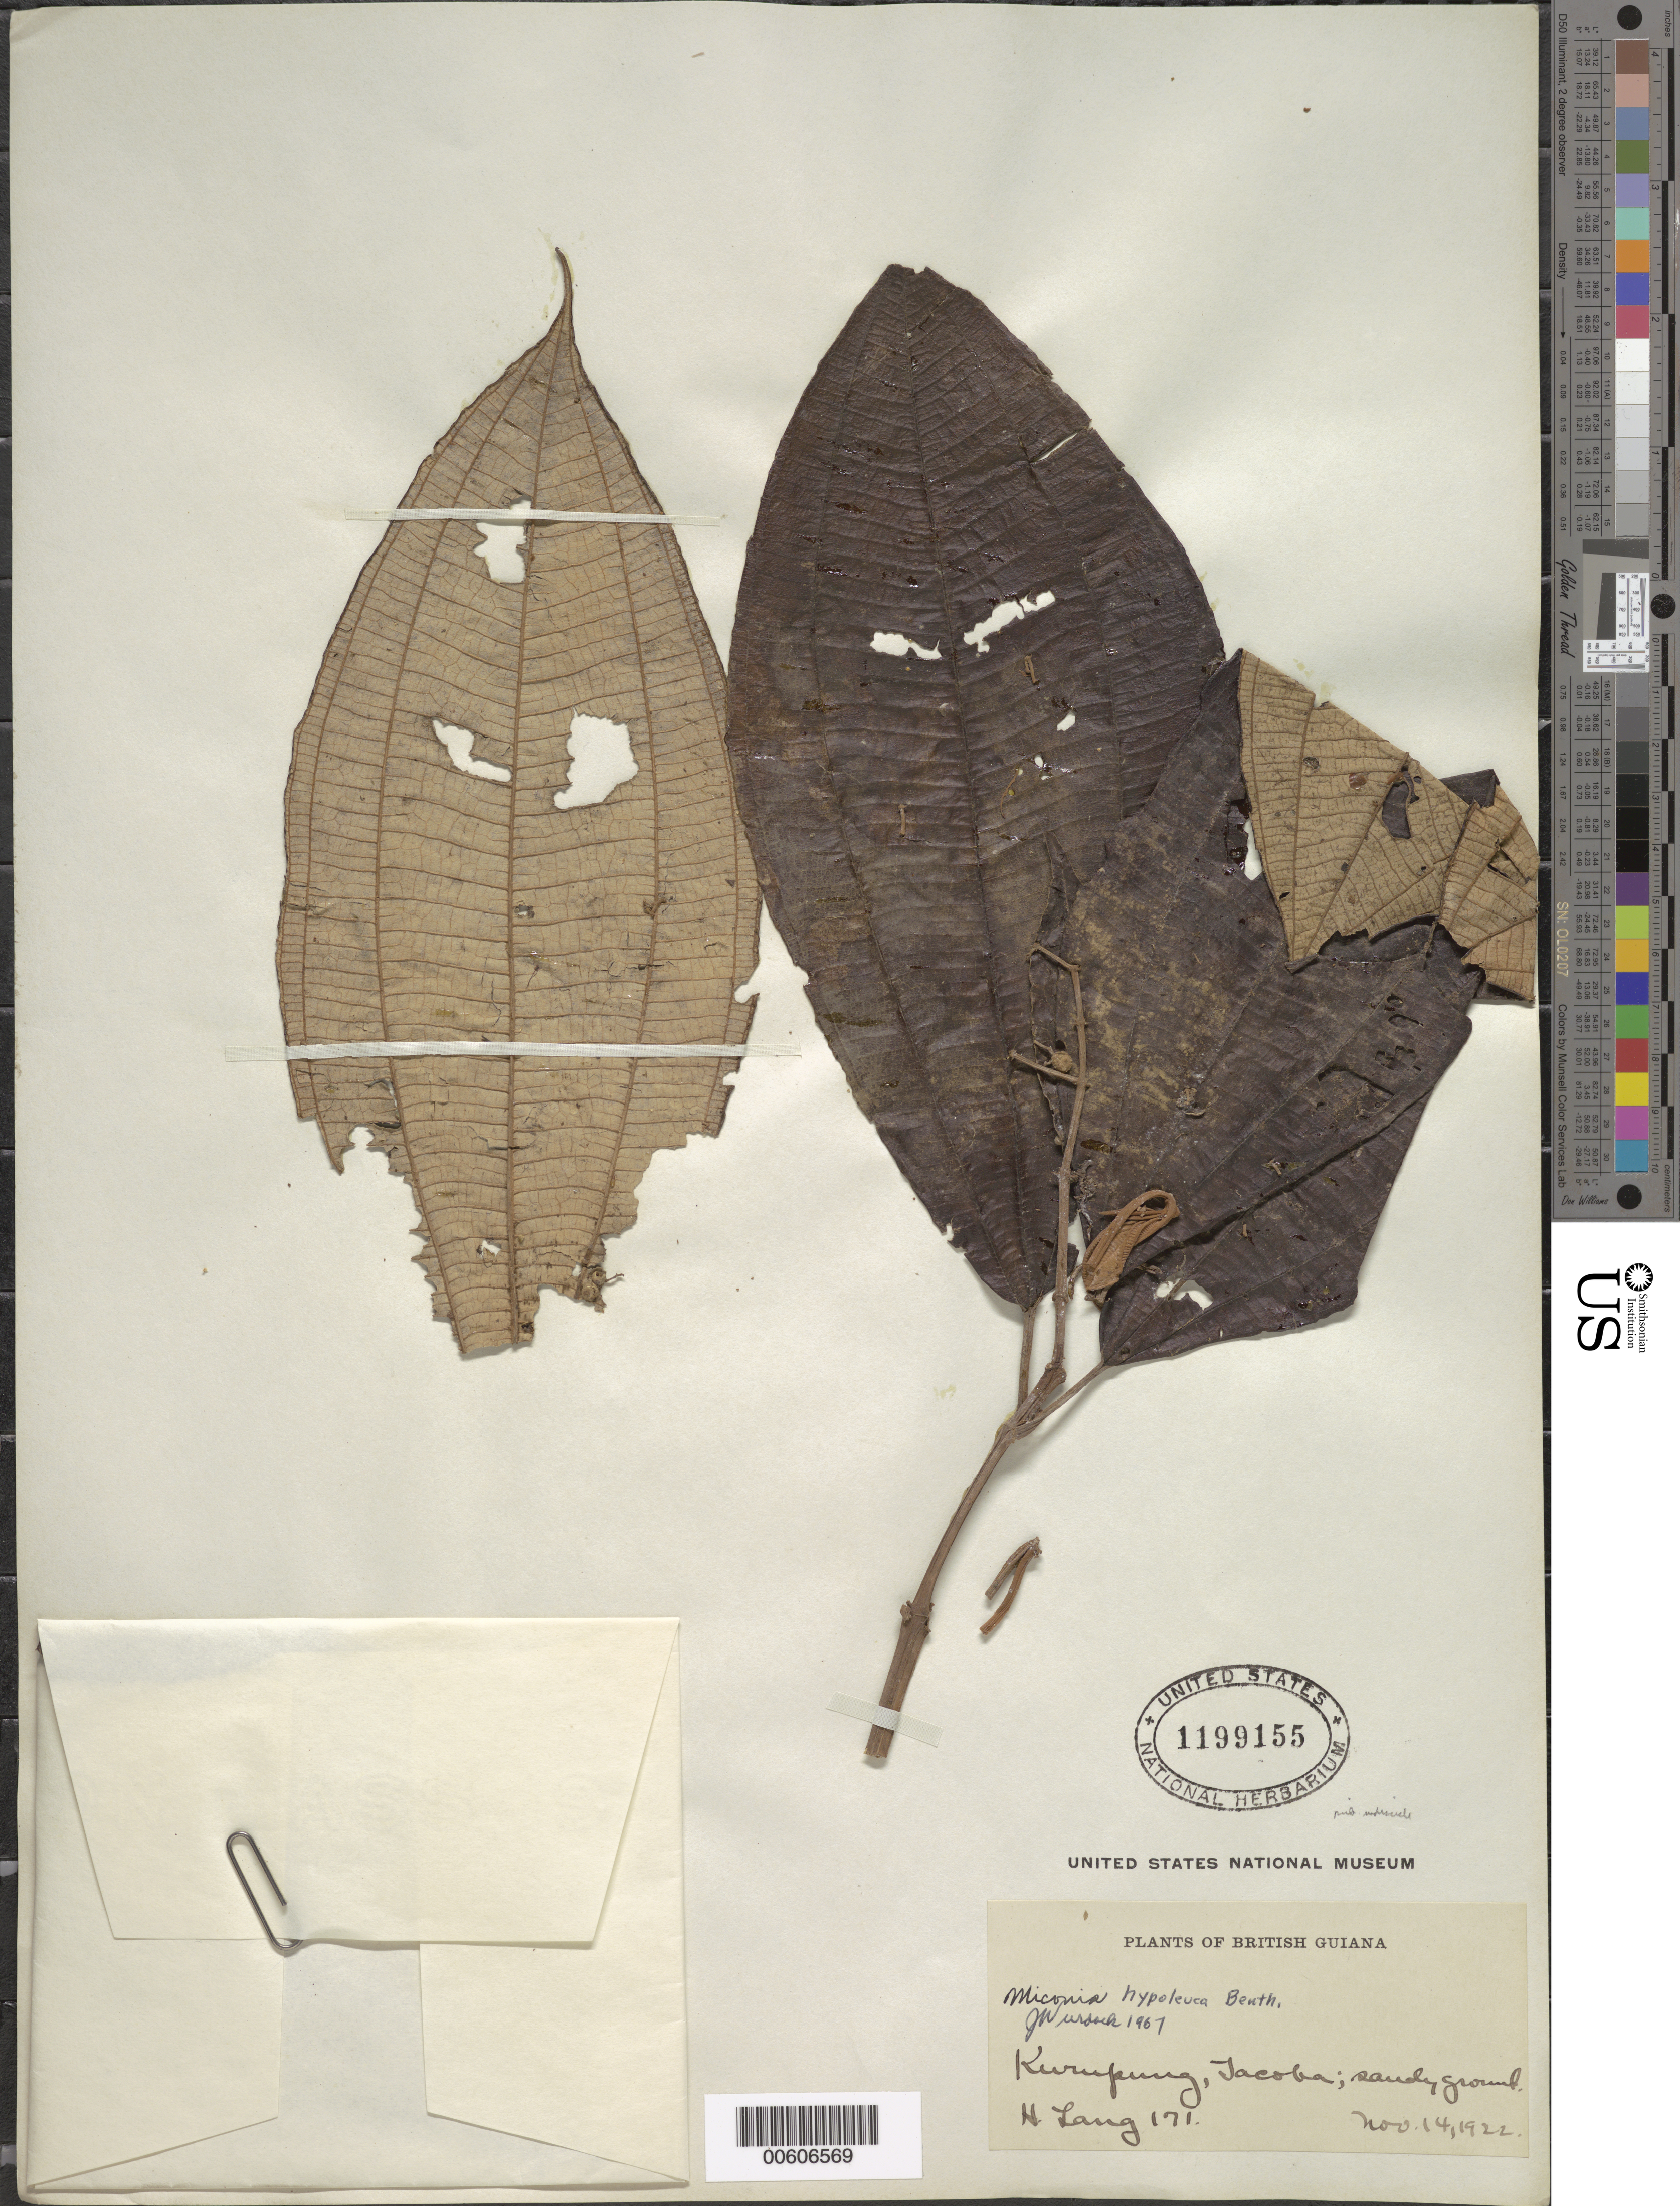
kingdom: Plantae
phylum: Tracheophyta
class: Magnoliopsida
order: Myrtales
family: Melastomataceae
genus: Miconia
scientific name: Miconia hypoleuca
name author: (Benth.) Triana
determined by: Wurdack, John J., (US), US (UNITED STATES)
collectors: H. Lang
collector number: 171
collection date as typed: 14-Nov-22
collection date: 1922-11-14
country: Guyana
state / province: Cuyuni-Mazaruni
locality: Kurupung, Takuba (Jacoba?) Creek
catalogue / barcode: US 1199155